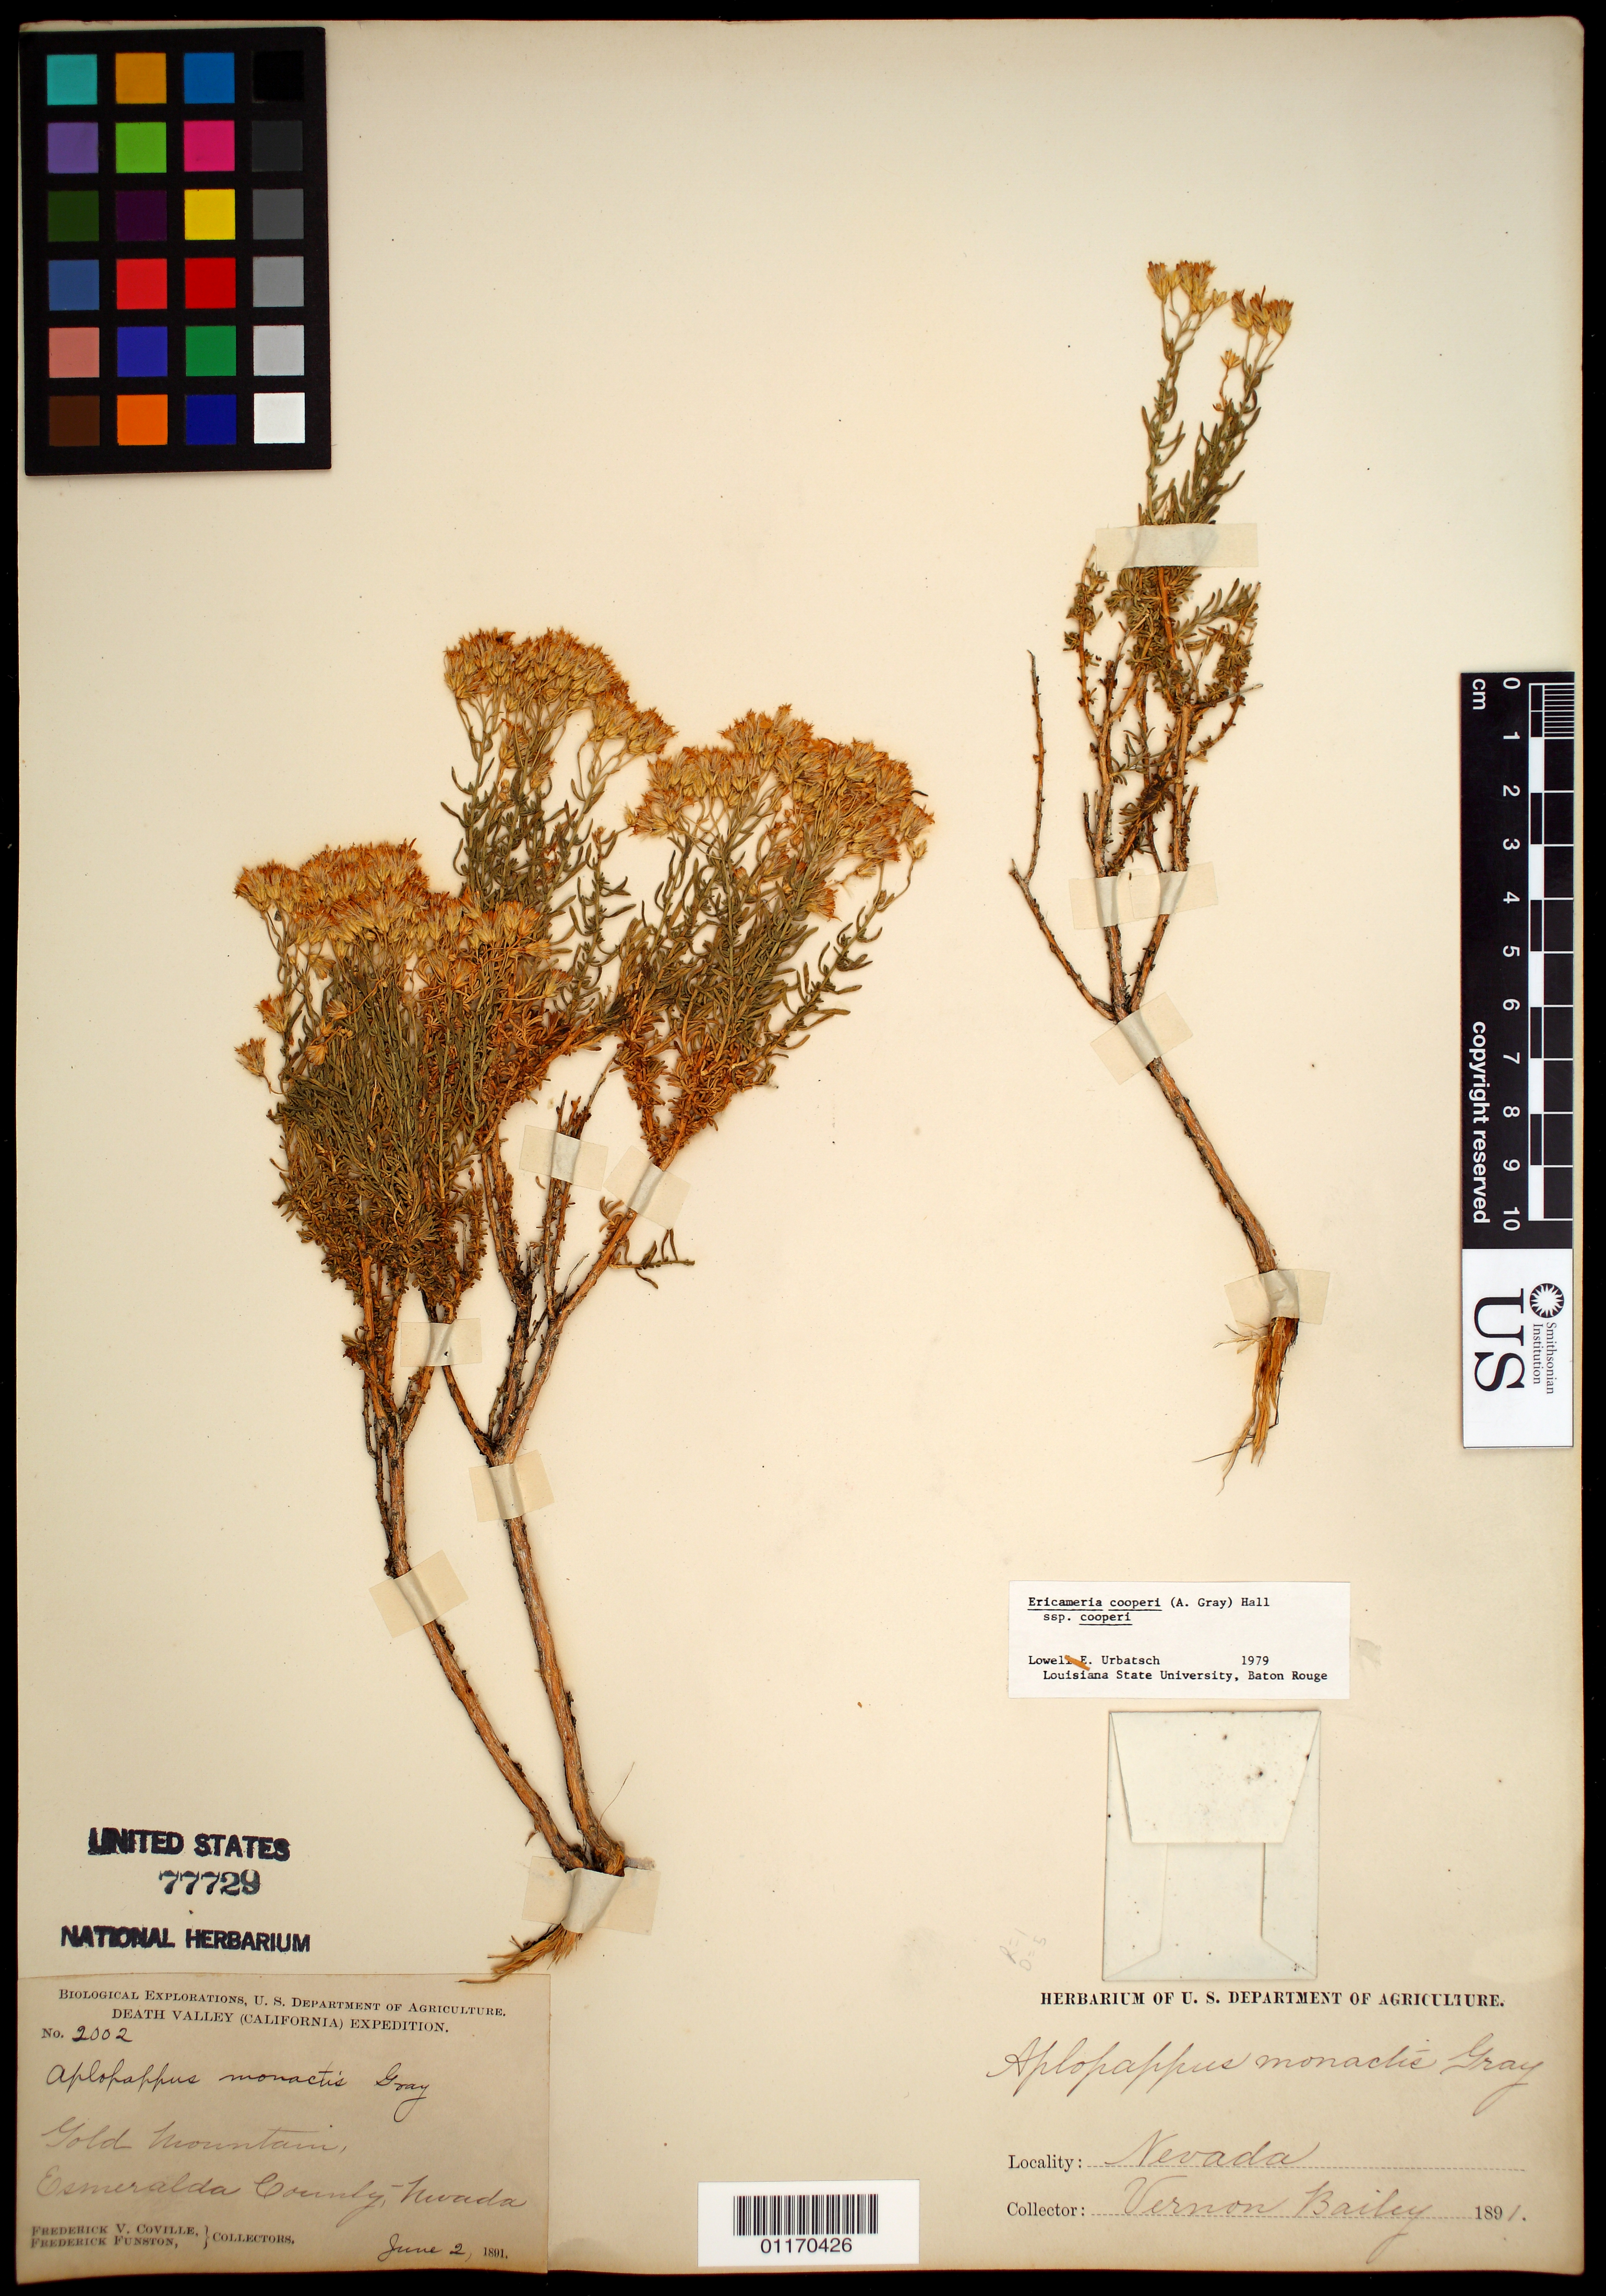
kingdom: Plantae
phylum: Tracheophyta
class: Magnoliopsida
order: Asterales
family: Asteraceae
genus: Ericameria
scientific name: Ericameria cooperi var. cooperi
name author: (A. Gray) Hall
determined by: Urbatsch, L. E., (TEX), University of Texas Austin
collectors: F. V. Coville & F. Funston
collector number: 2002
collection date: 1891-06-02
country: United States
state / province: Nevada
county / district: Esmeralda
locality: Gold Mountain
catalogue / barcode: US 77729